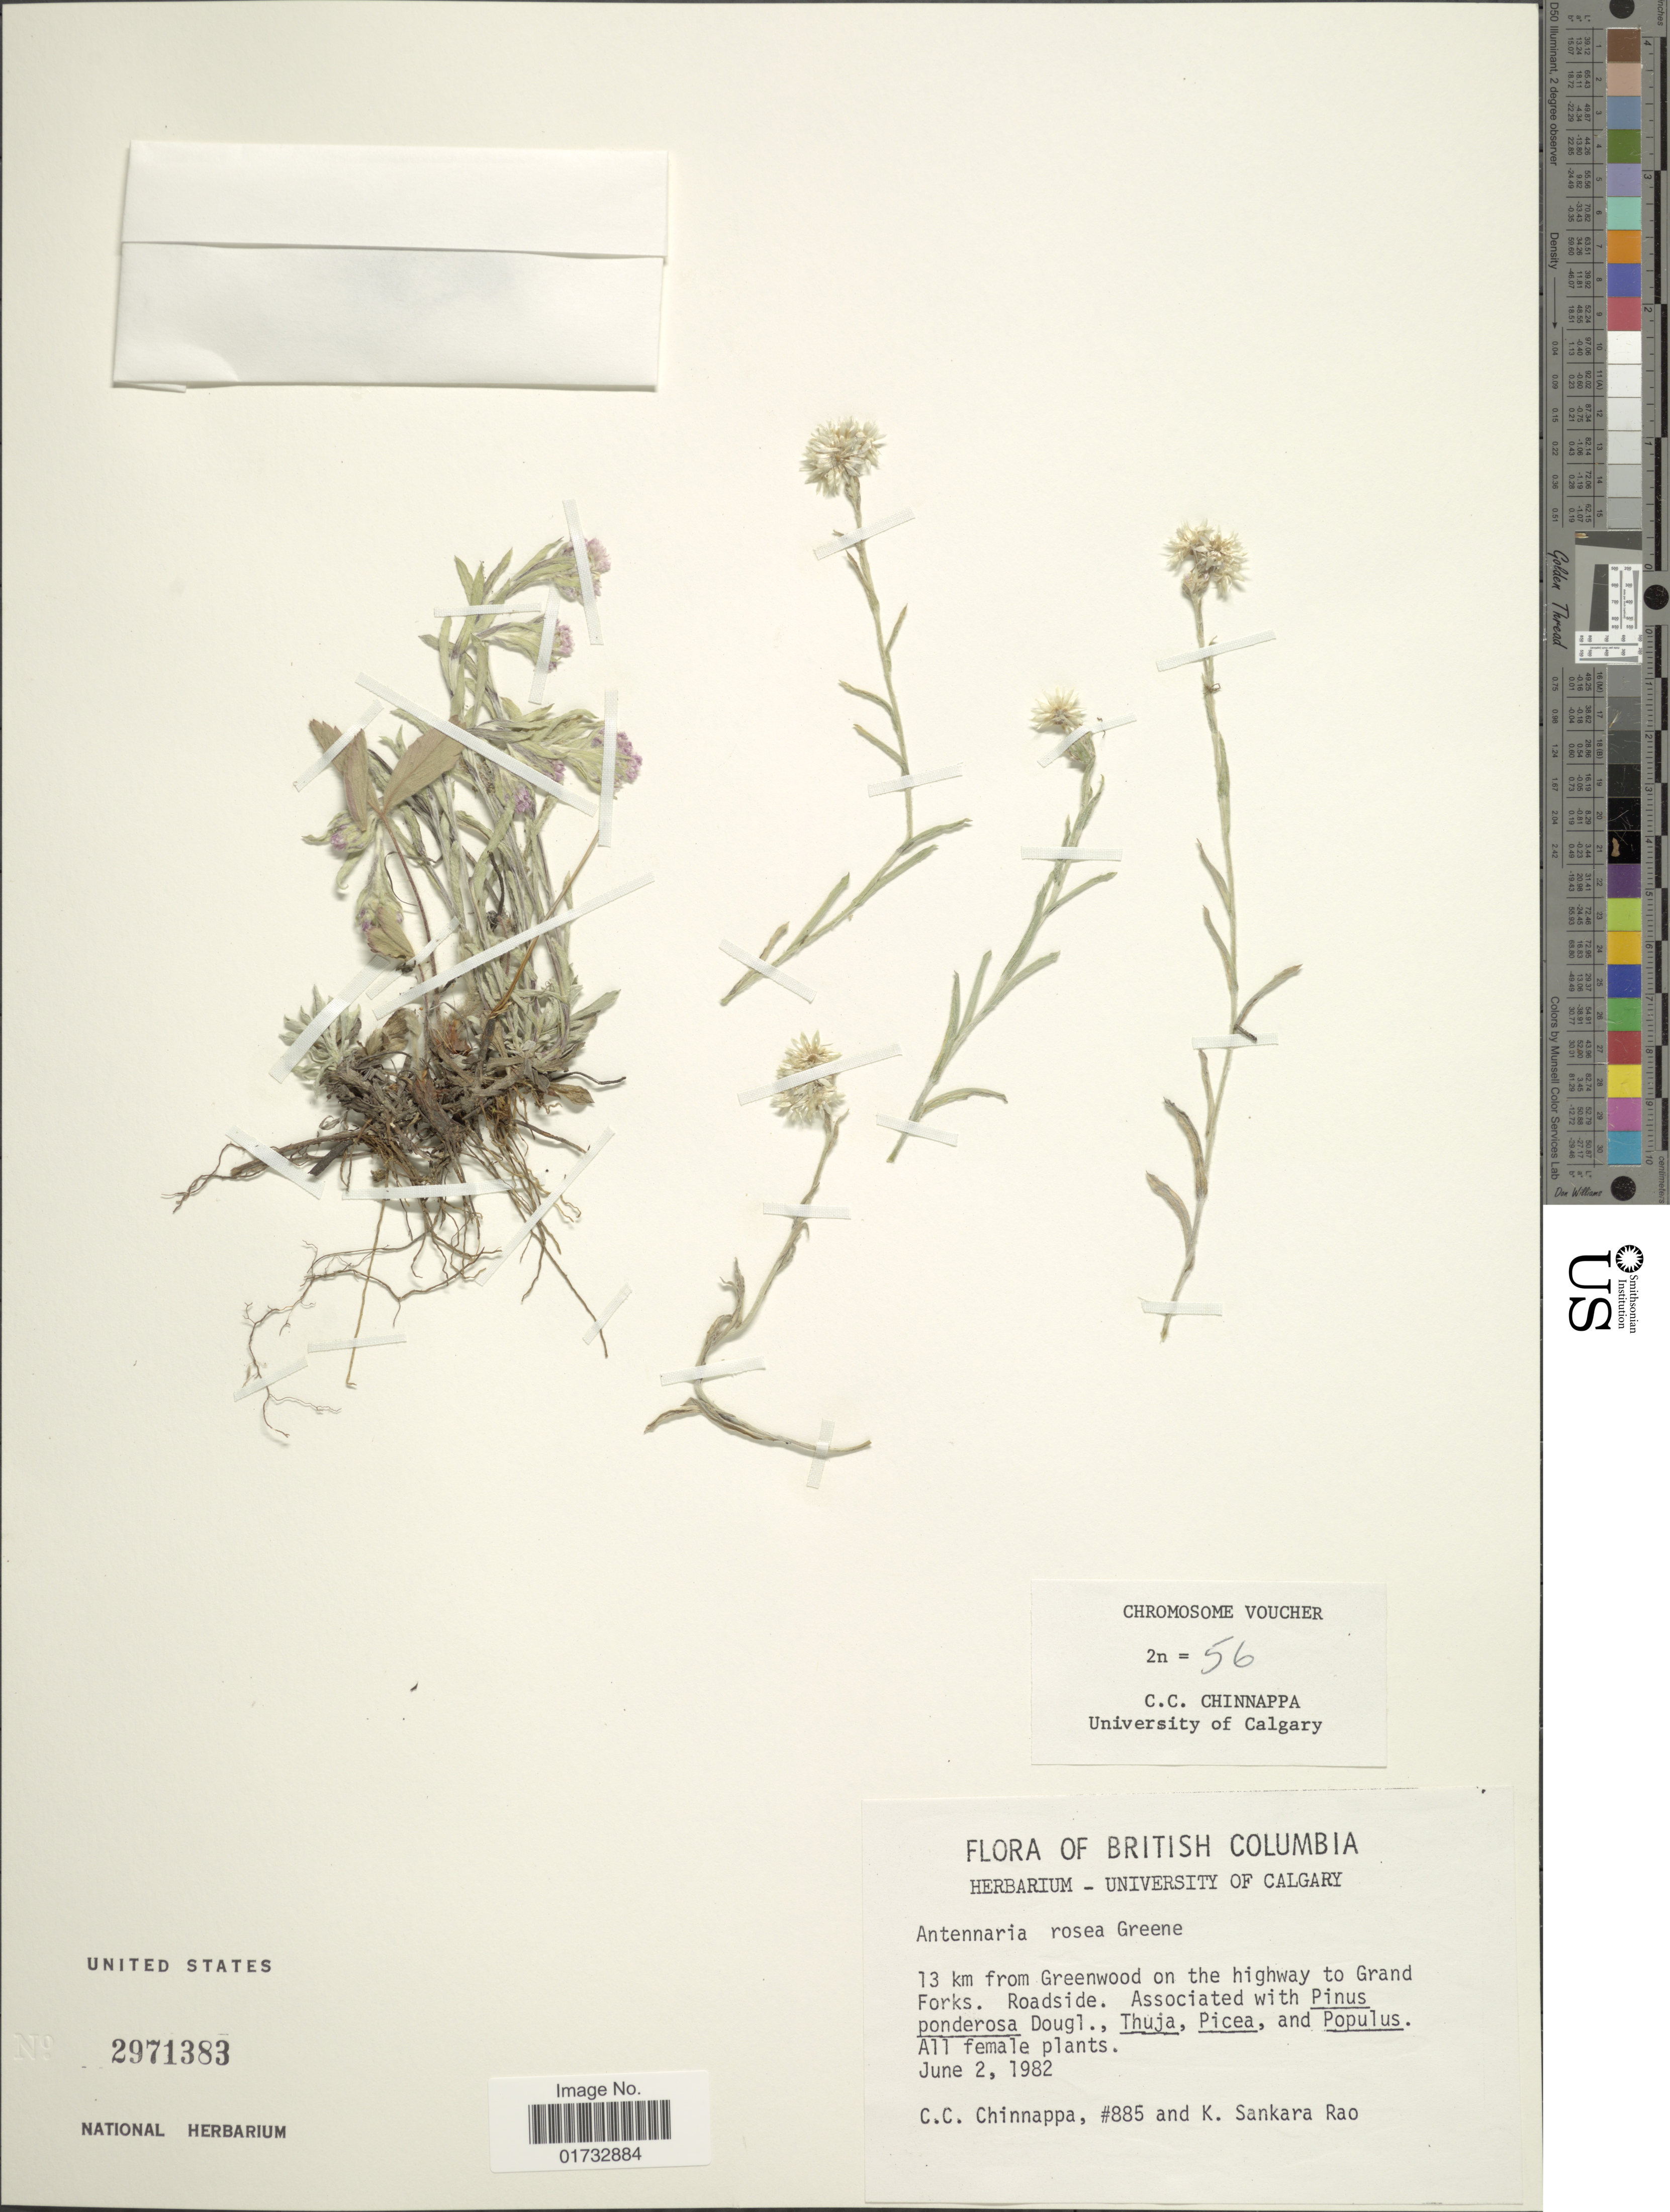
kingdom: Plantae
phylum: Tracheophyta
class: Magnoliopsida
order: Asterales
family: Asteraceae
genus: Antennaria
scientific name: Antennaria rosea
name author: Greene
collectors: C. Chinnappa & K. Rao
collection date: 1982-06-02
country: Canada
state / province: British Columbia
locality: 13 km from Greenwood on the highway to Grand Forks, Roadside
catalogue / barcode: US 2971383